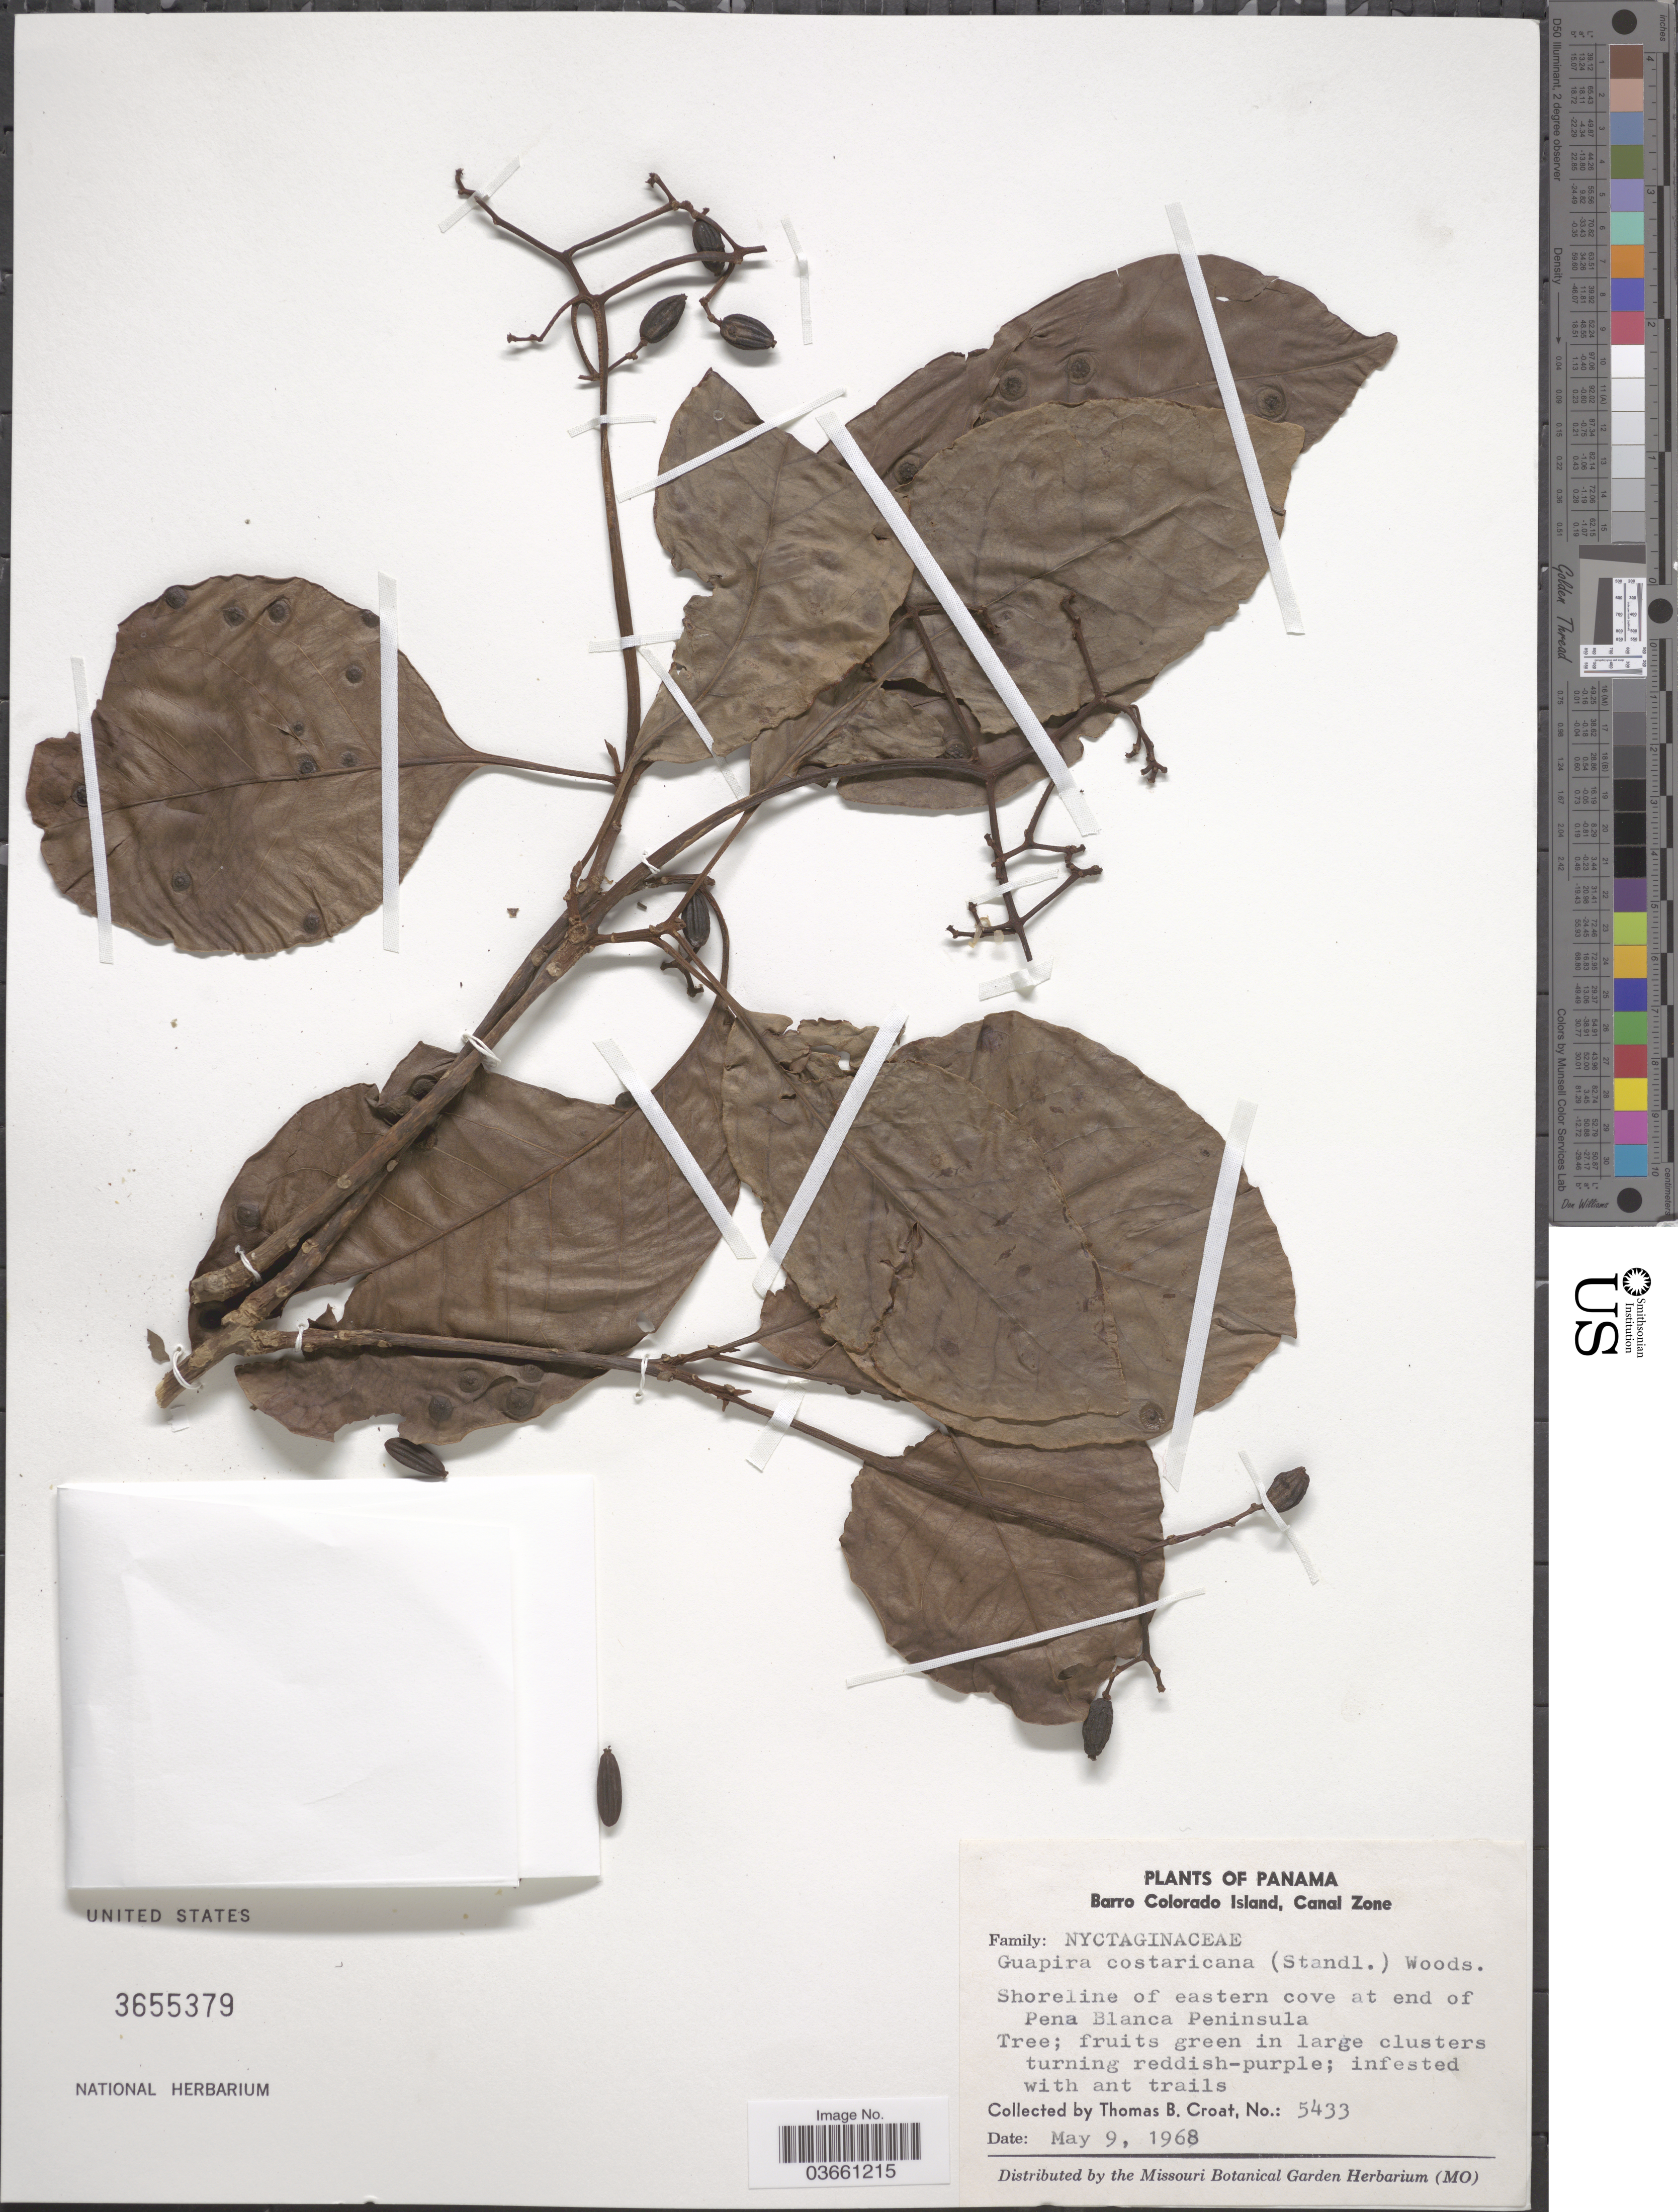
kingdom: Plantae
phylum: Tracheophyta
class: Magnoliopsida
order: Caryophyllales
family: Nyctaginaceae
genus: Guapira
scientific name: Guapira costaricana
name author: (Standl.) Woodson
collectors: T. B. Croat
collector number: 5433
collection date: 1968-05-09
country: Panama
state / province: Panamá Oeste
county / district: Canal Zone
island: Barro Colorado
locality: Barro Colorado Island, Canal Zone. Shoreline of eastern cove at end of Pena Blanca Peninsula.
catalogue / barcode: US 3655379